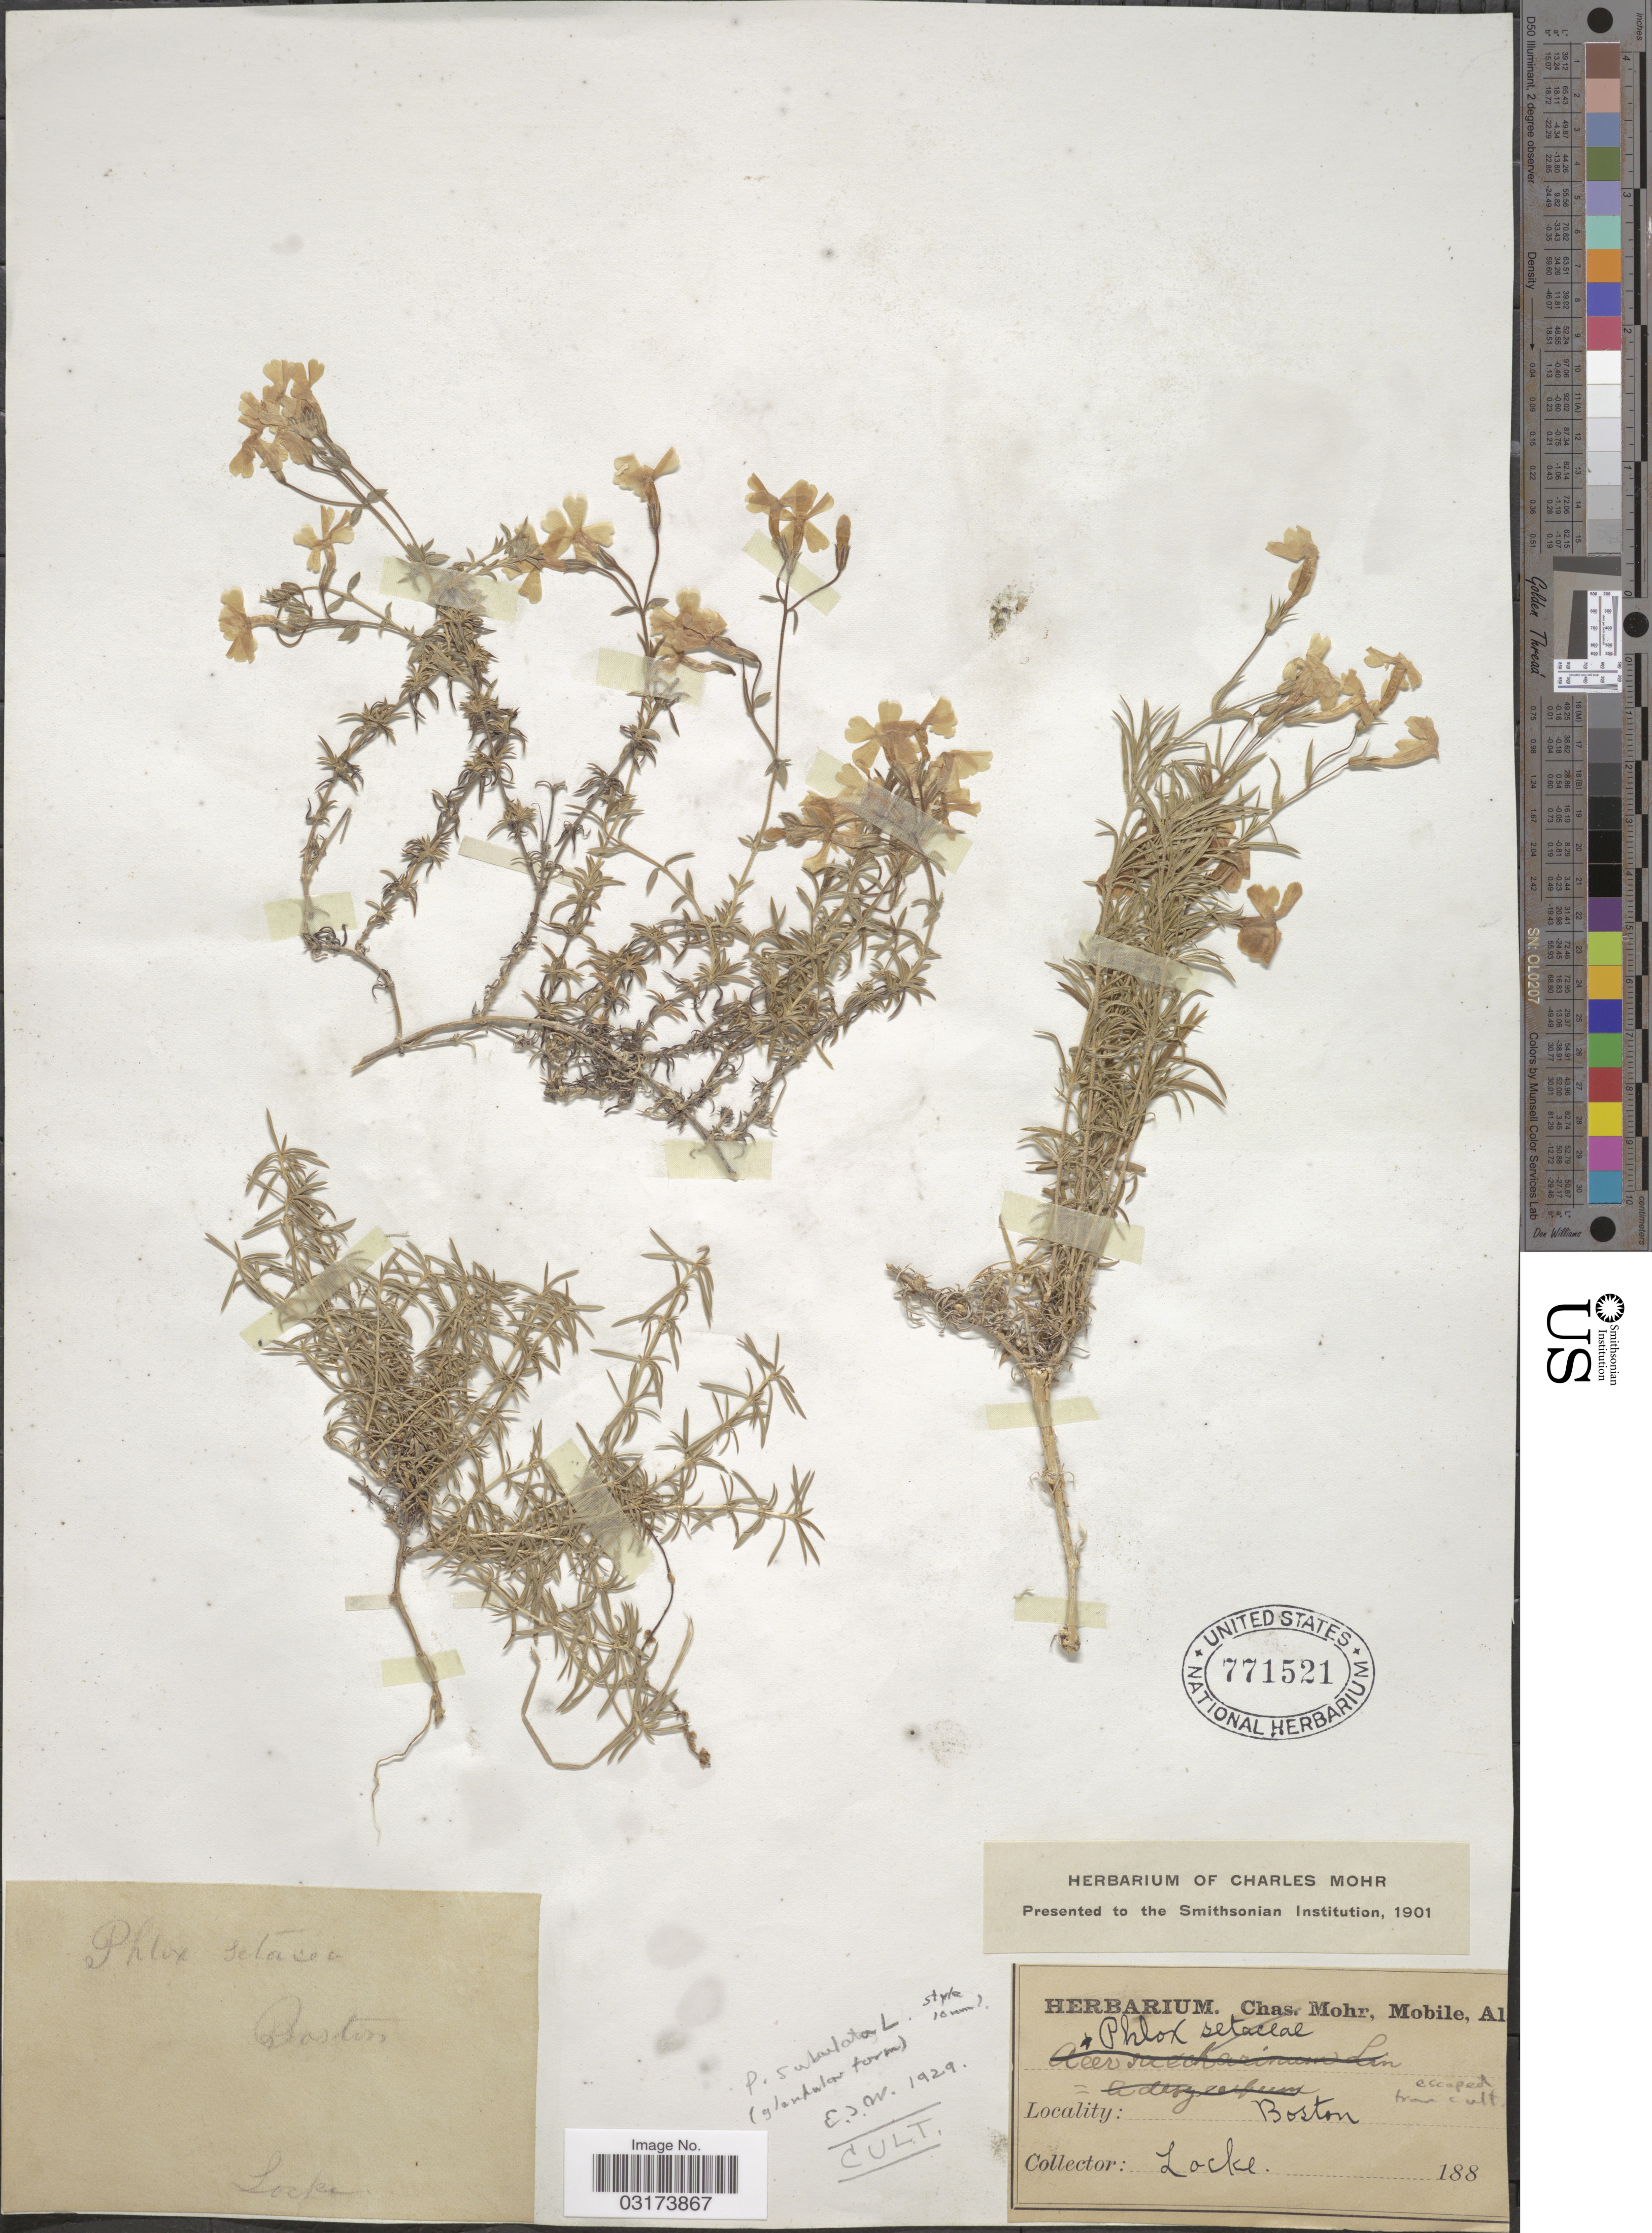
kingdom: Plantae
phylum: Tracheophyta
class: Magnoliopsida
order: Ericales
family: Polemoniaceae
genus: Phlox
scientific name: Phlox subulata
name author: L.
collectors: -. Locke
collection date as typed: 188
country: United States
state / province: Massachusetts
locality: Boston.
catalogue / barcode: US 771521